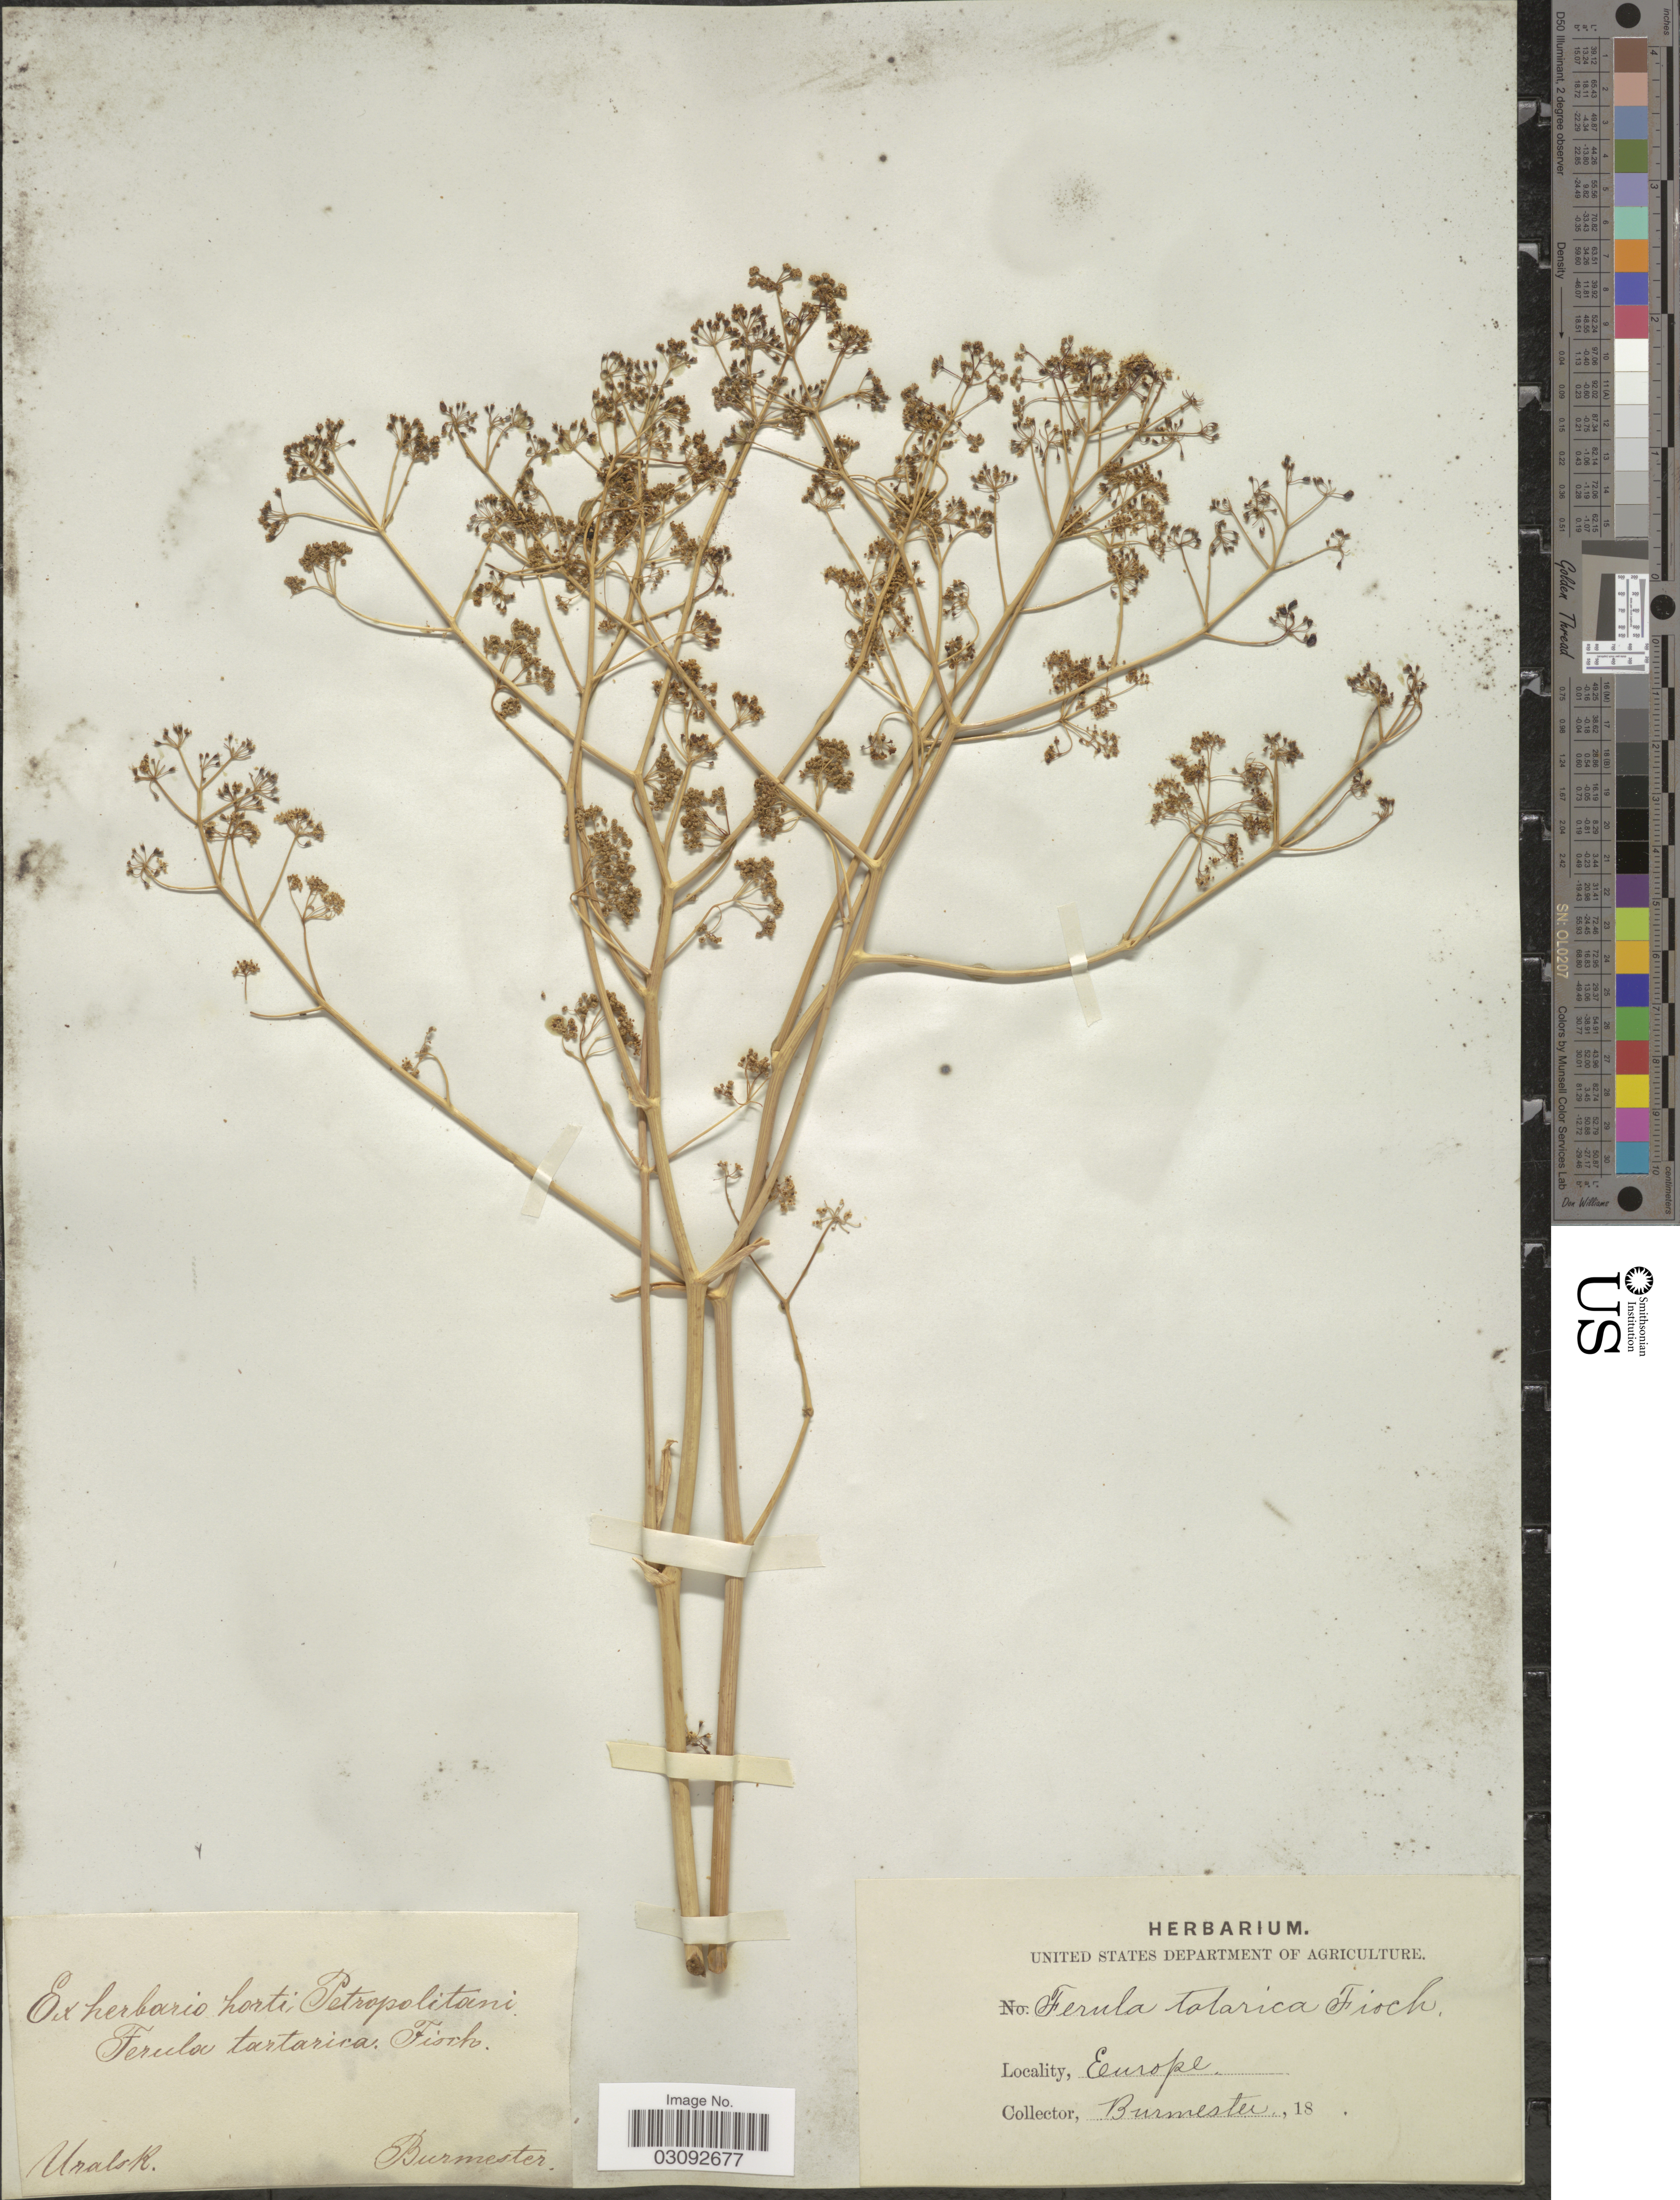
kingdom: Plantae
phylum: Tracheophyta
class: Magnoliopsida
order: Apiales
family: Apiaceae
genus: Ferula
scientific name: Ferula tatarica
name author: Fisch. ex Spreng.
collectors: Burmester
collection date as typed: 18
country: Kazakhstan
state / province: West Kazakhstan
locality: Europe, Uralsk.